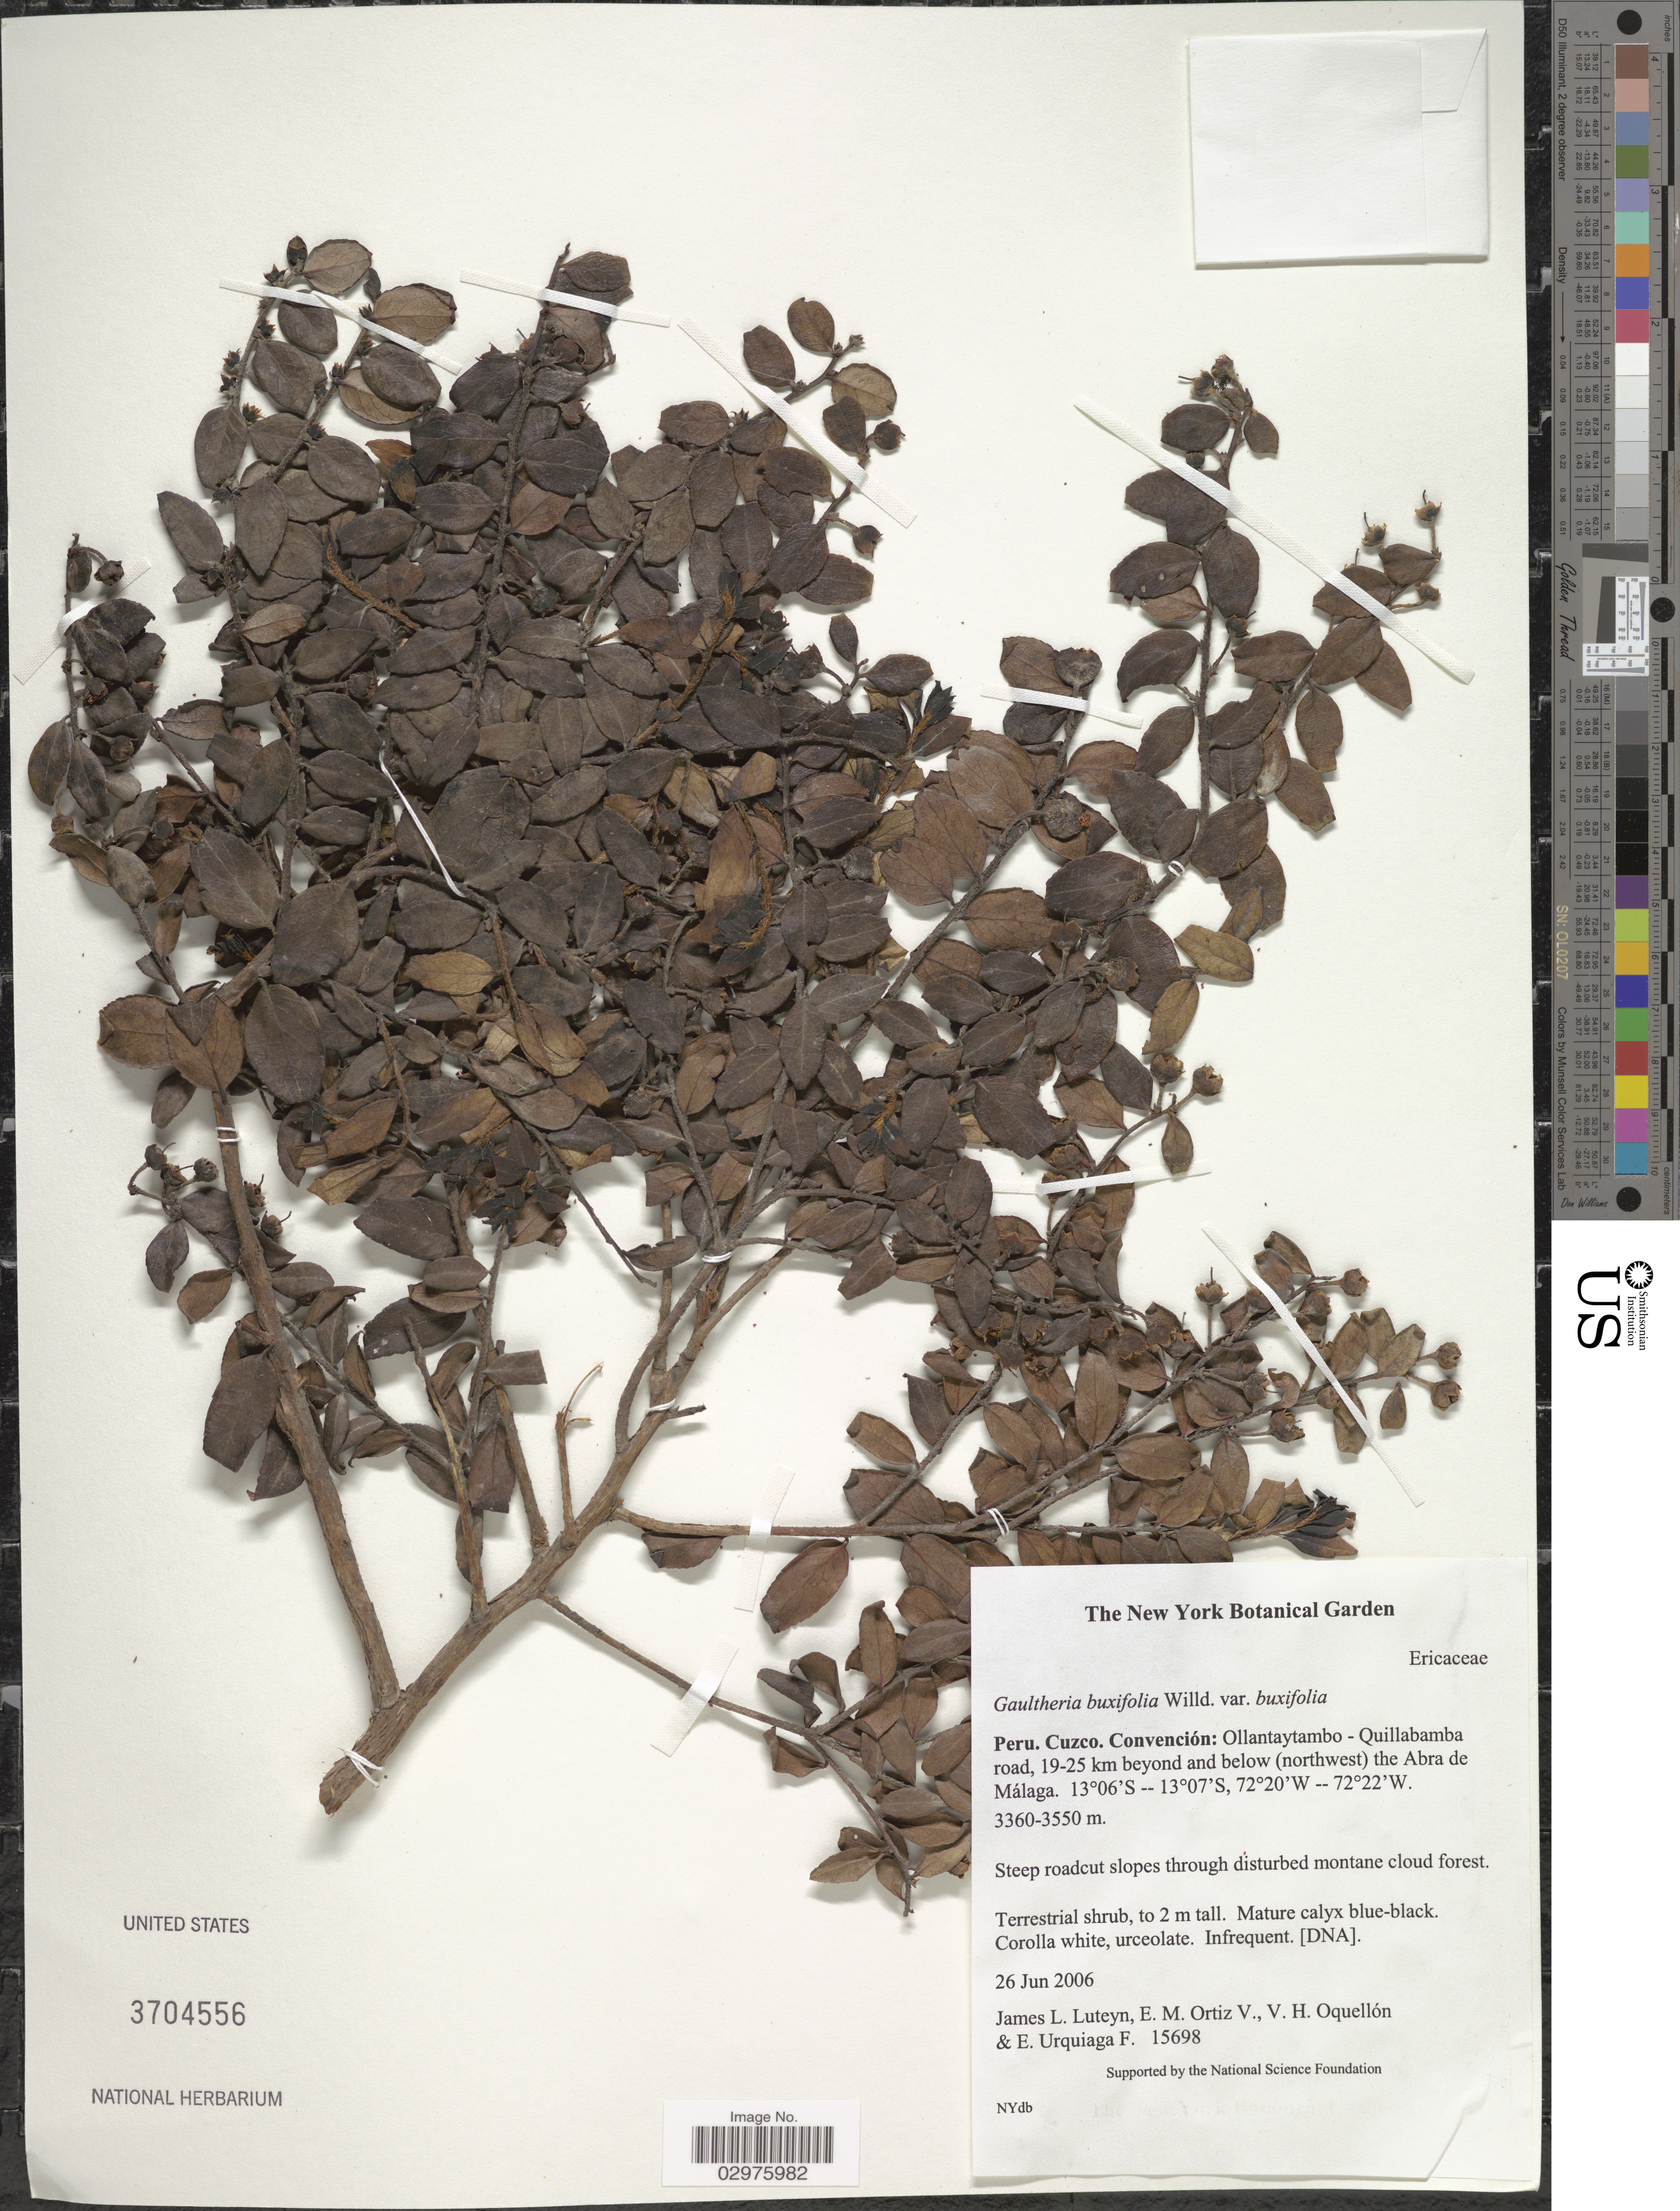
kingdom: Plantae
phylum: Tracheophyta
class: Magnoliopsida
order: Ericales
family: Ericaceae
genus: Gaultheria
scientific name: Gaultheria buxifolia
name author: Willd.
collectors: J. L. Luteyn, E. Ortiz V., V. Oquellón & E. Urquiaga F.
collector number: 15698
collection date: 2006-06-26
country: Peru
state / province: Cusco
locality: Cuzco. Convención: Ollantaytambo - Quillabamba road, 19-25 km beyond and below (northwest) the Abra de Málaga.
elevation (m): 3360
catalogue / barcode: US 3704556